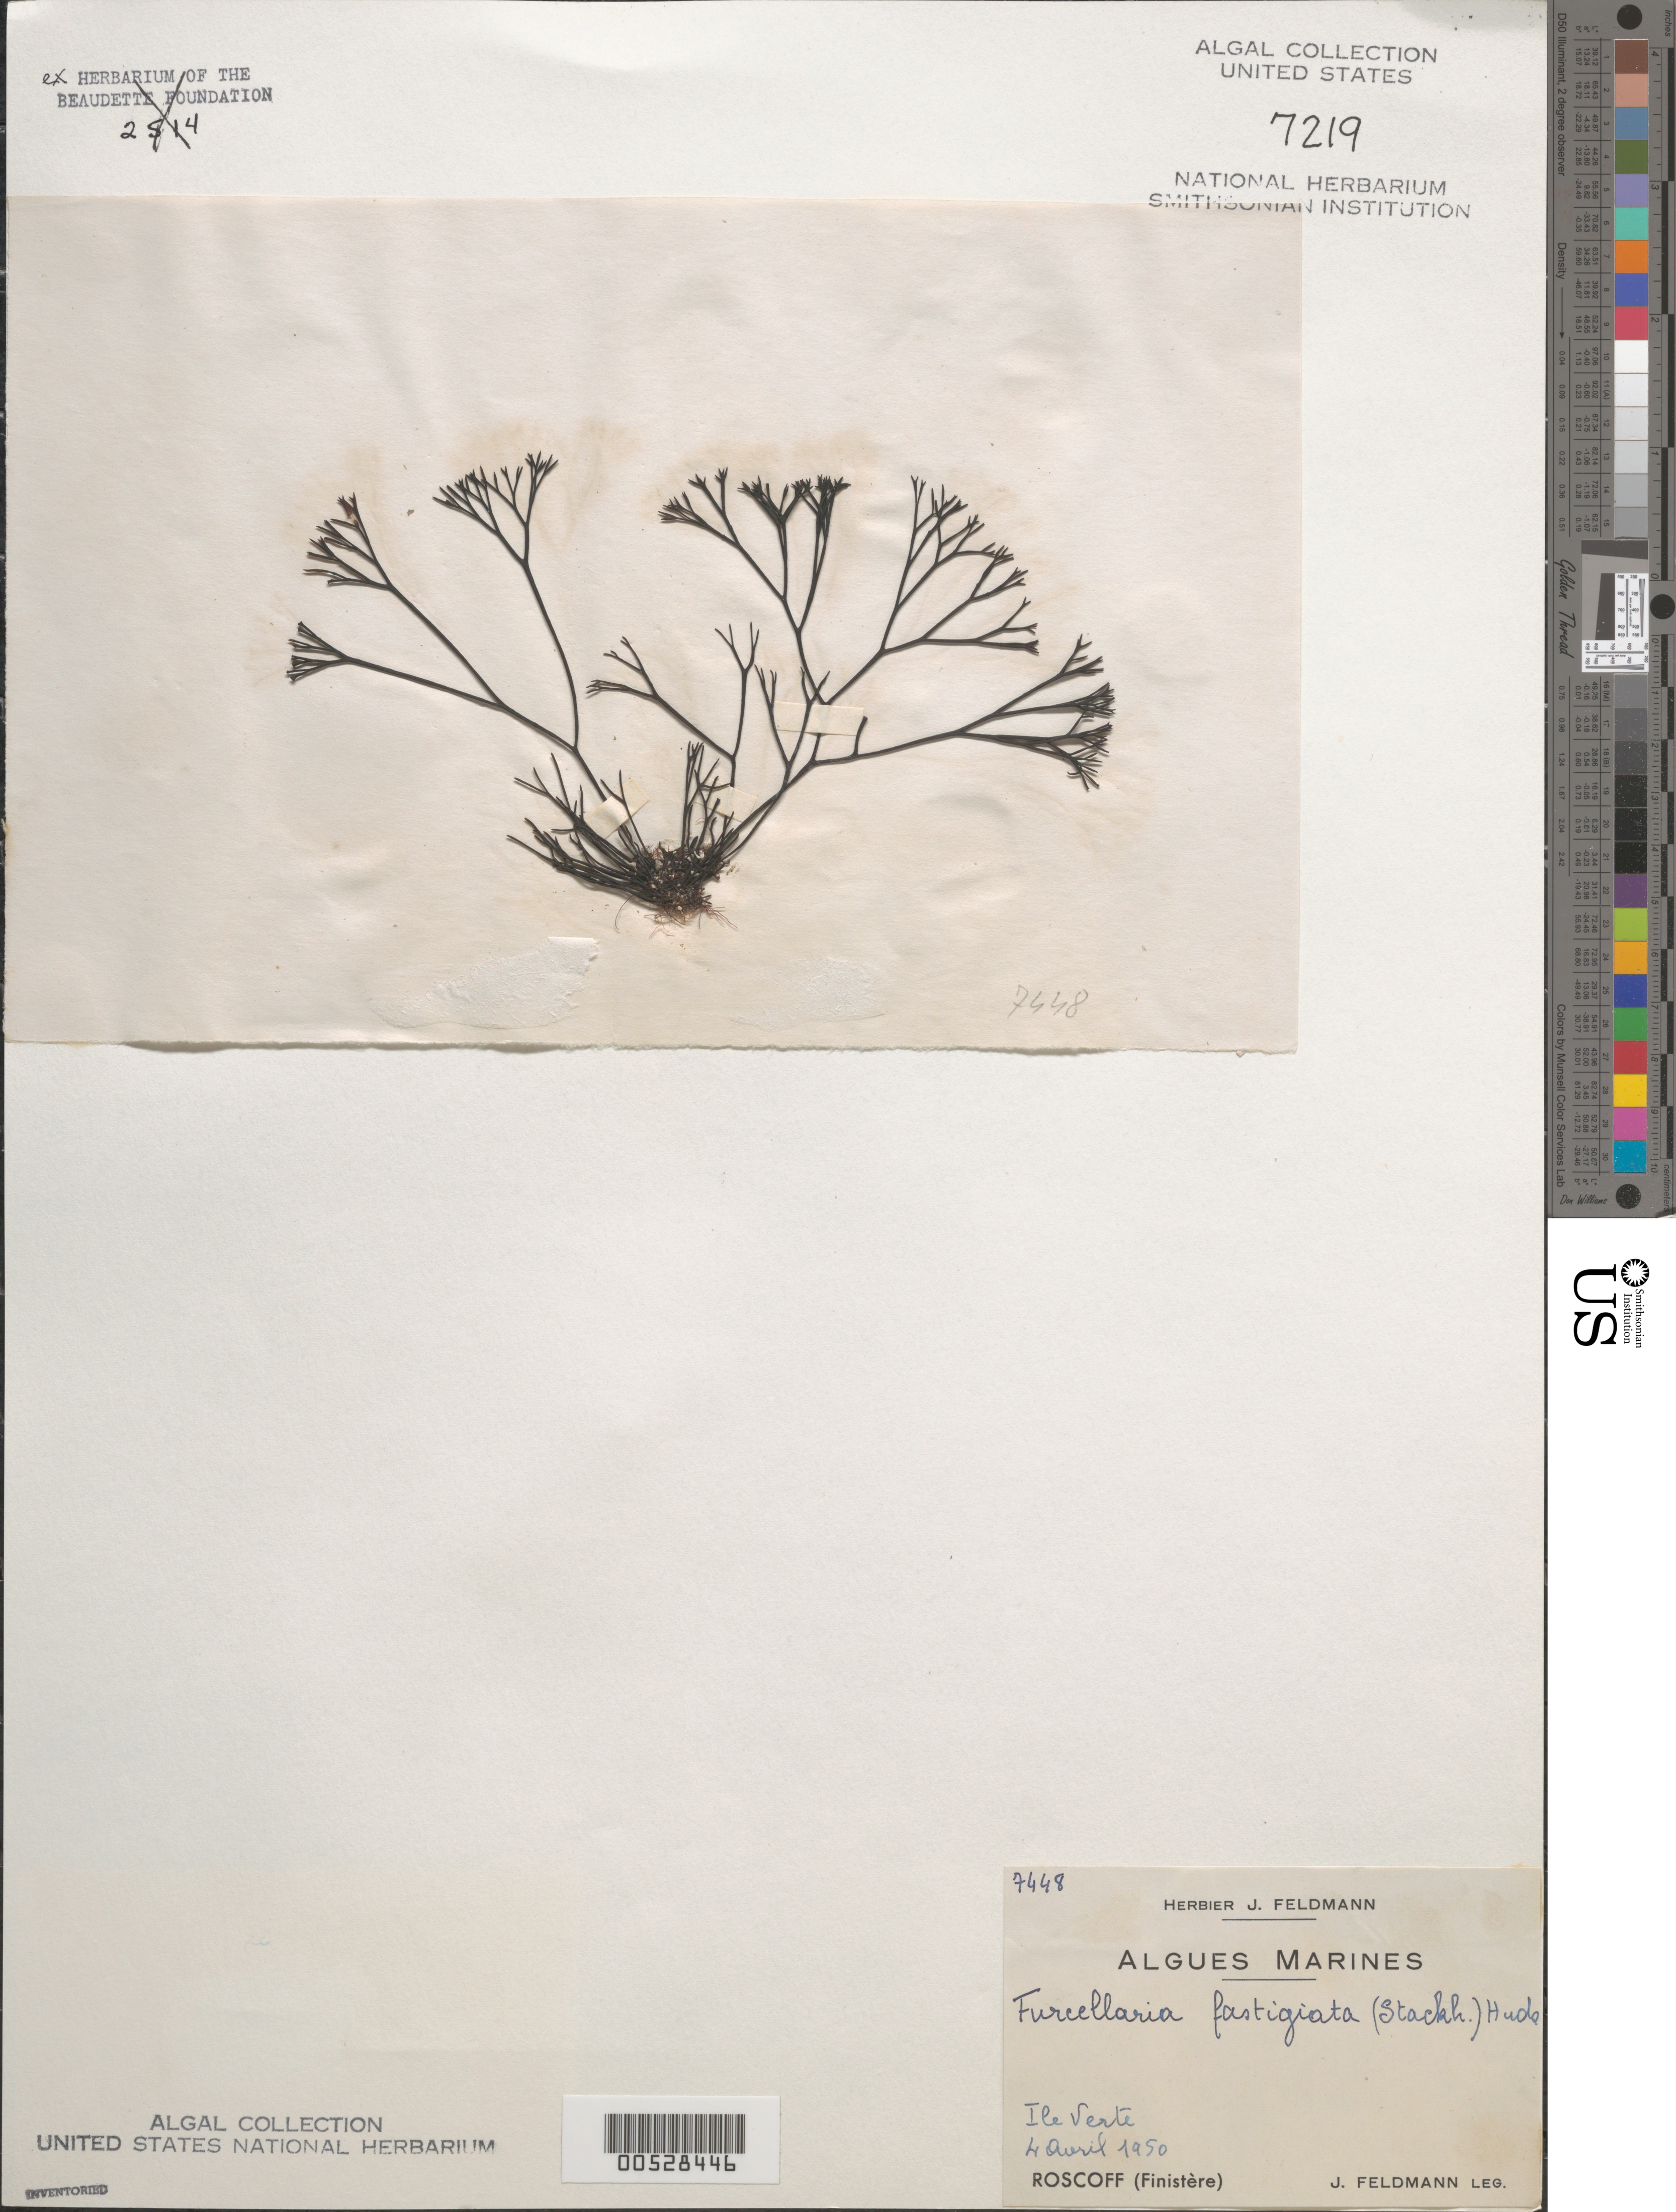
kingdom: Plantae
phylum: Rhodophyta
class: Florideophyceae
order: Gigartinales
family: Furcellariaceae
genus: Furcellaria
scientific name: Furcellaria lumbricalis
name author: (Hudson) J.V.Lamouroux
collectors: J. Feldmann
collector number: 7448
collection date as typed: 04 Apr 1950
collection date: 1950-04-04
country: France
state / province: Bretagne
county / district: Finistère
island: Ile Verte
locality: Bay of Biscay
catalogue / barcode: US 7219